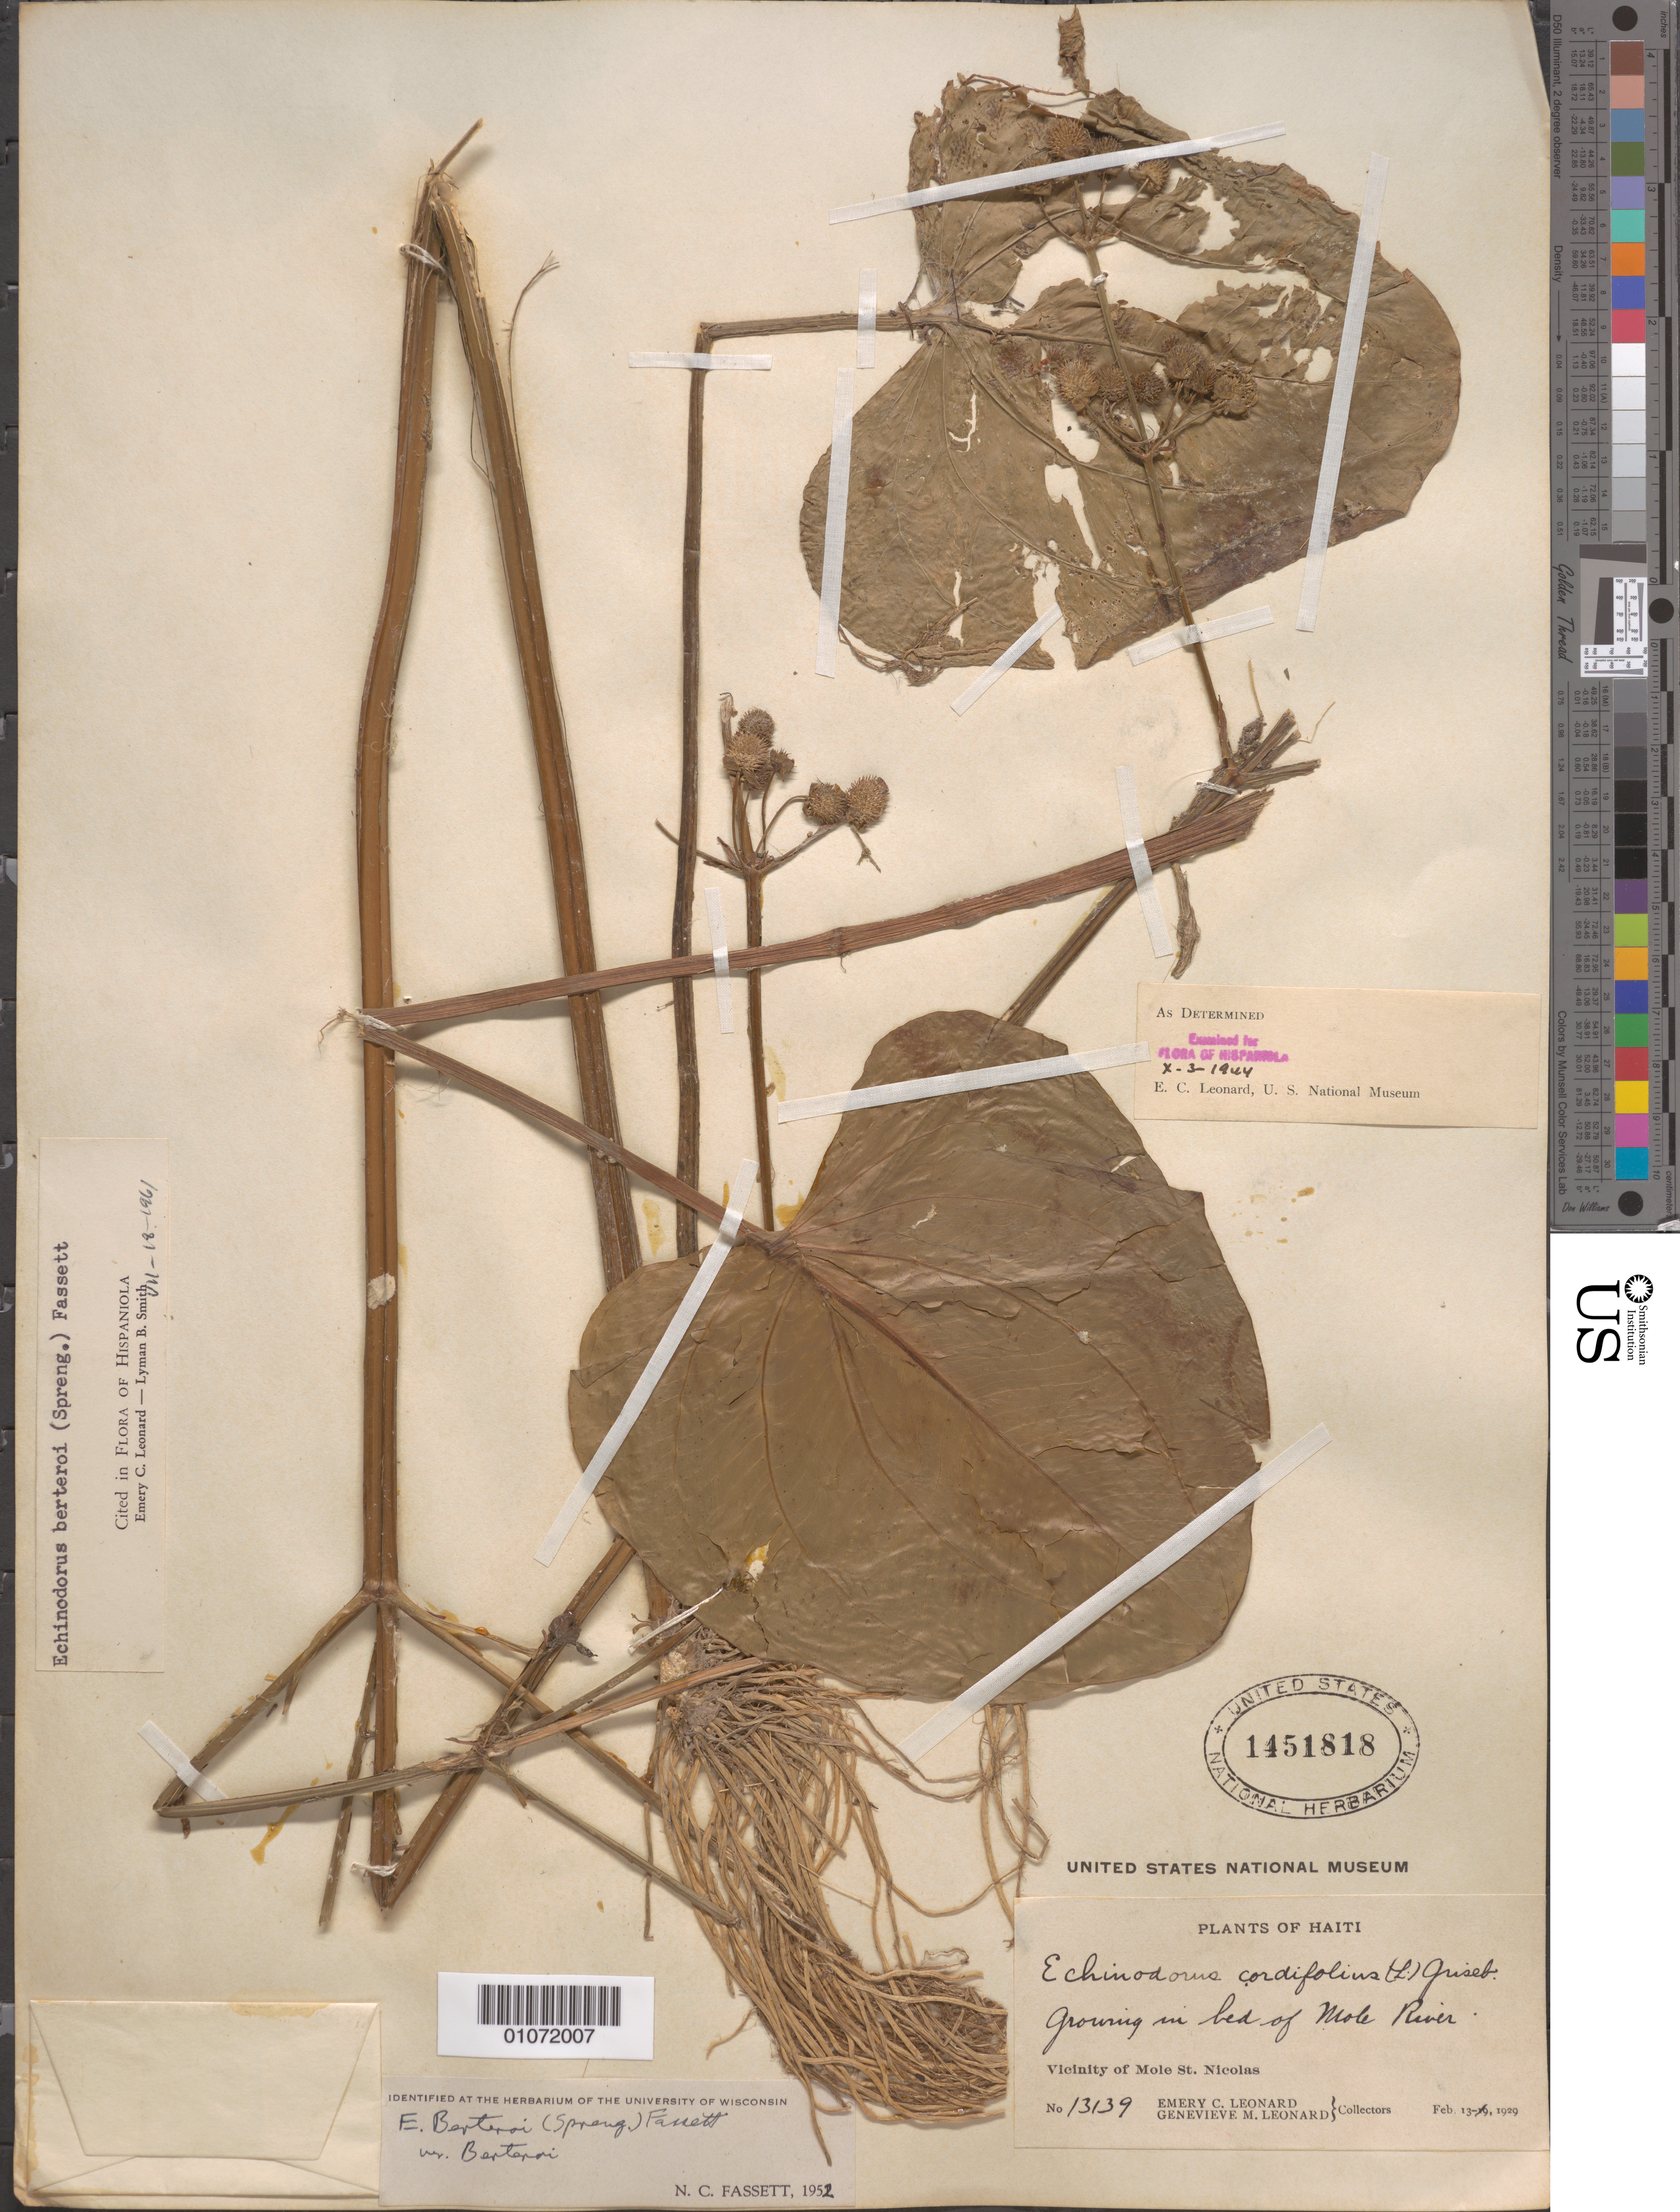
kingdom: Plantae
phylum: Tracheophyta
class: Liliopsida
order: Alismatales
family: Alismataceae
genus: Echinodorus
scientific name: Echinodorus berteroi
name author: (Spreng.) Fassett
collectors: E. C. Leonard & G. M. Leonard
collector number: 13139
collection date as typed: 13 Feb 1929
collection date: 1929-02-13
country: Haiti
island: Hispaniola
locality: Growing in sea of Mole River. Vicinity of Mole St. Nicholas.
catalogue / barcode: US 1451818